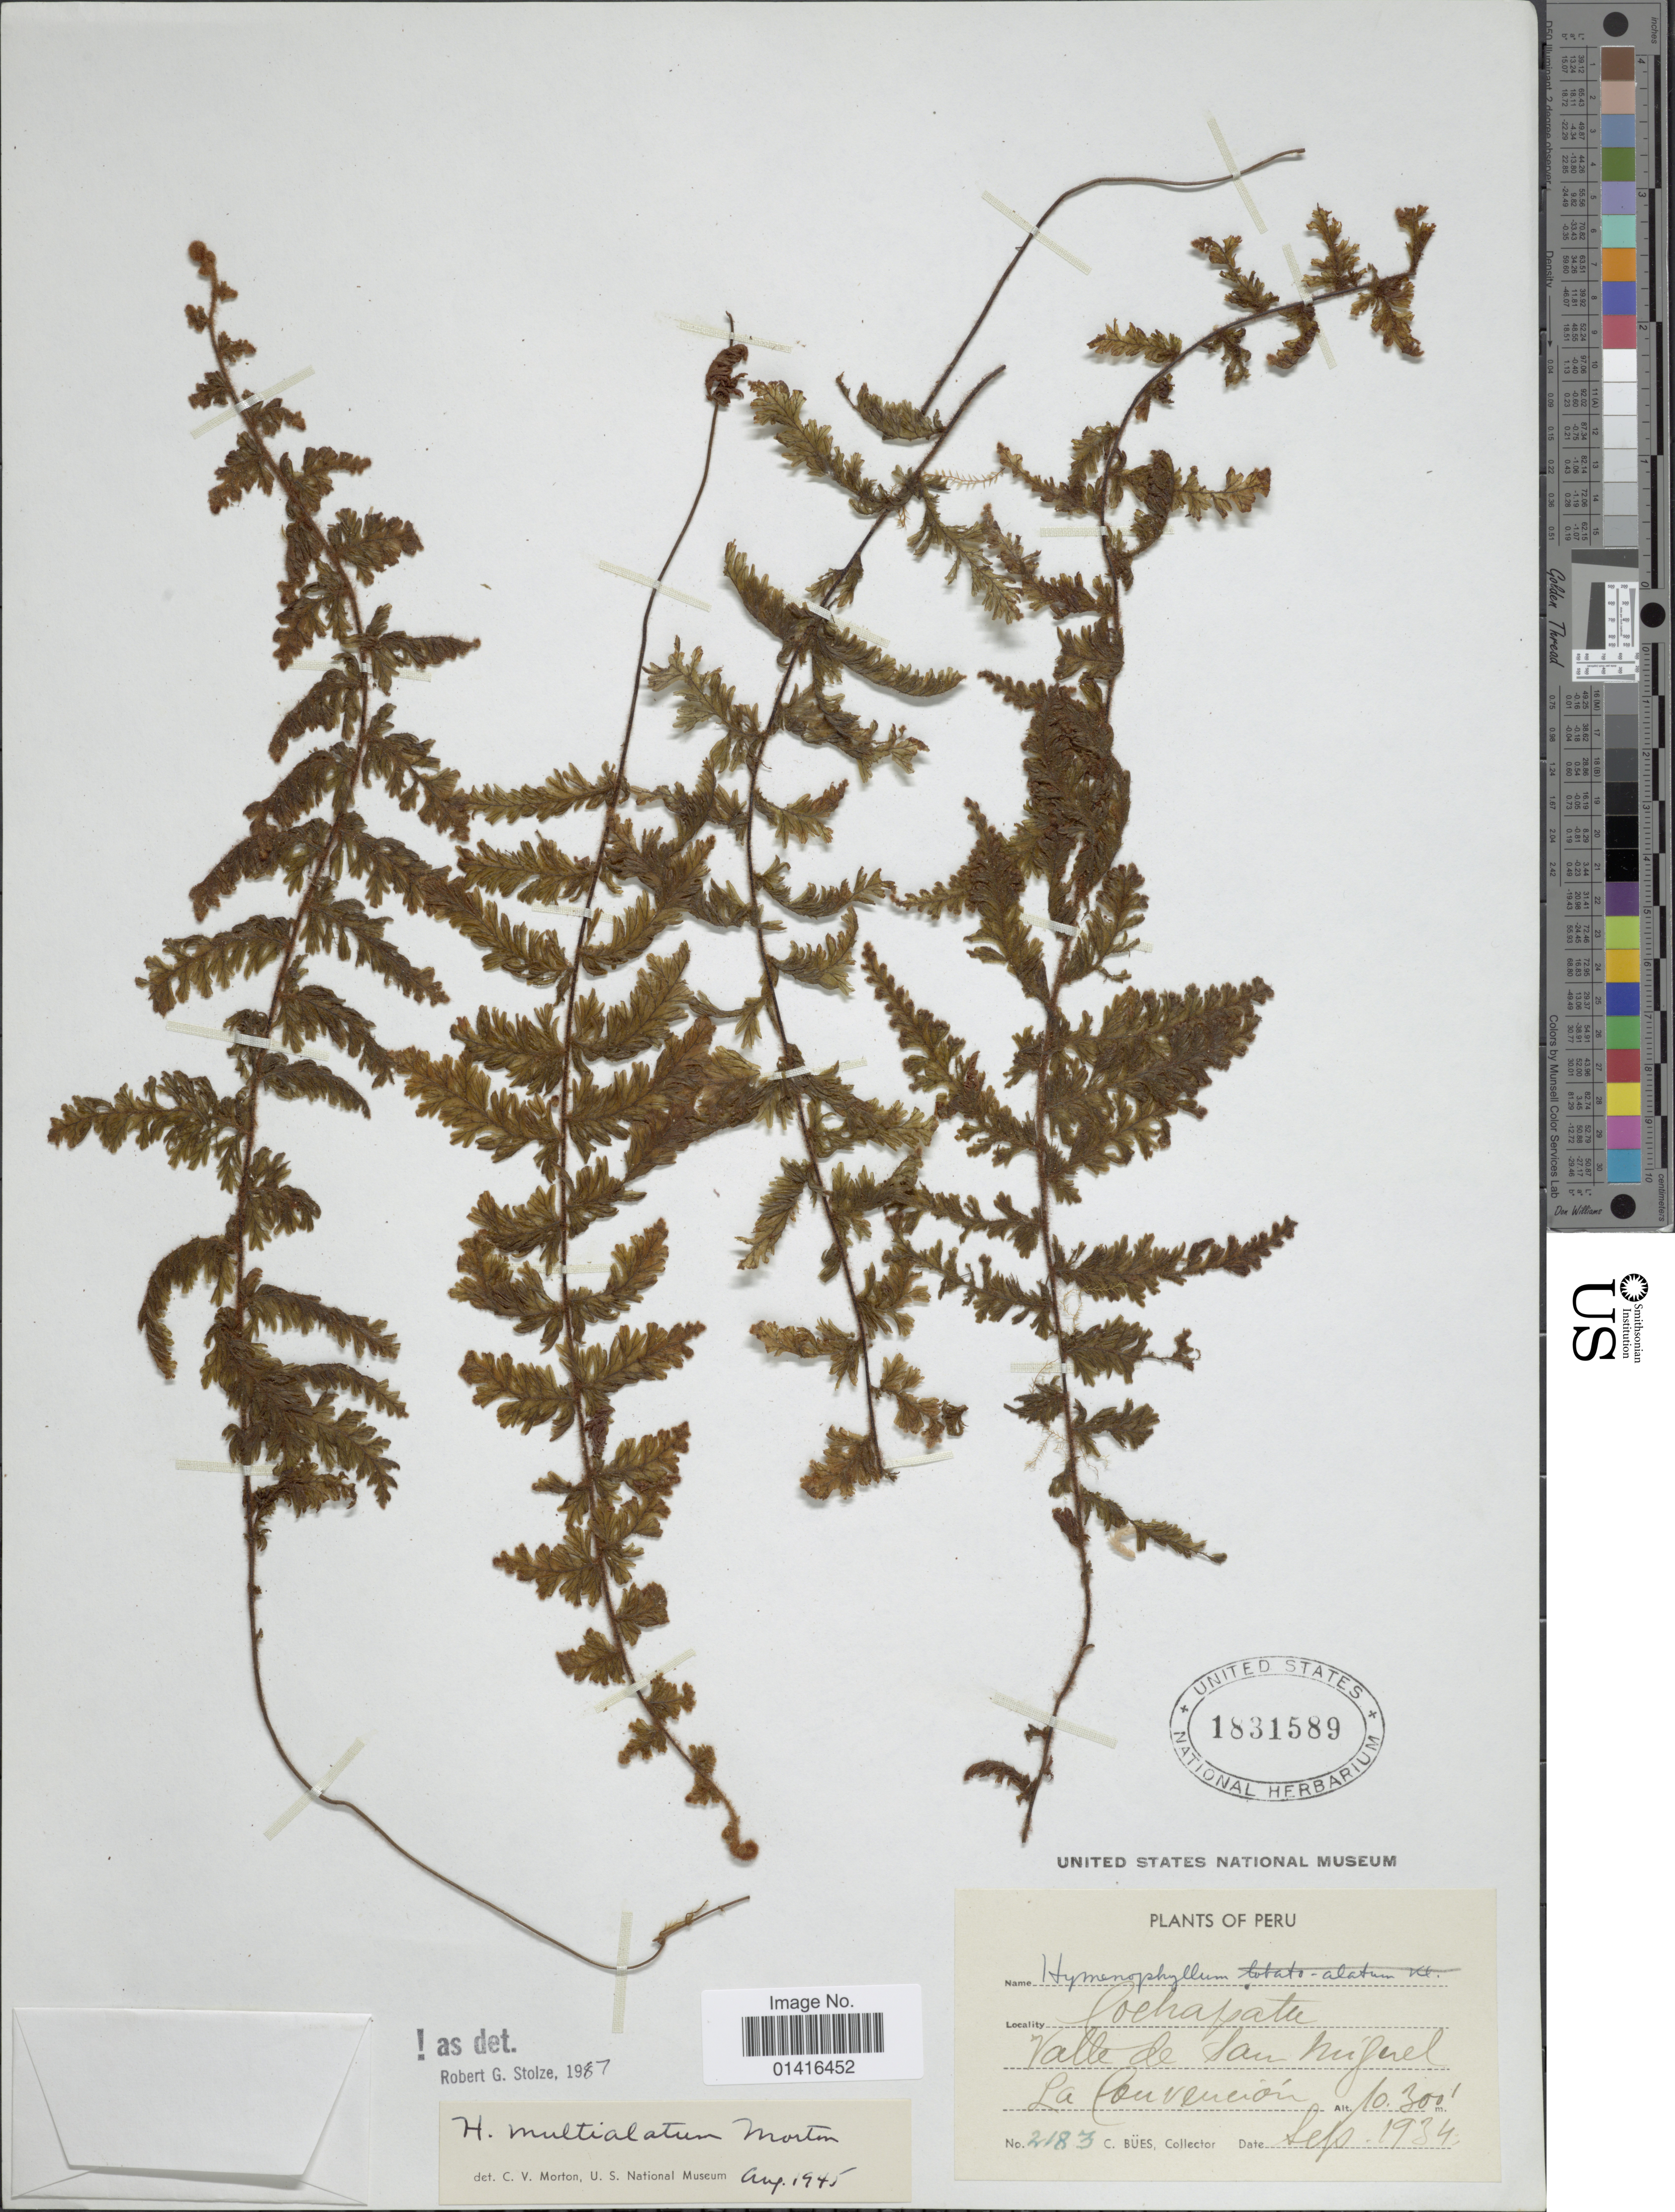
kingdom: Plantae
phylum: Tracheophyta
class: Polypodiopsida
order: Hymenophyllales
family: Hymenophyllaceae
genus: Hymenophyllum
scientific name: Hymenophyllum multialatum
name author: C.V. Morton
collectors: C. Bues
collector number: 2183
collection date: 1934-09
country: Peru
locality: Cochapata. Valle de San Miguel. La Conveción.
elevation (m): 3139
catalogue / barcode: US 1831589